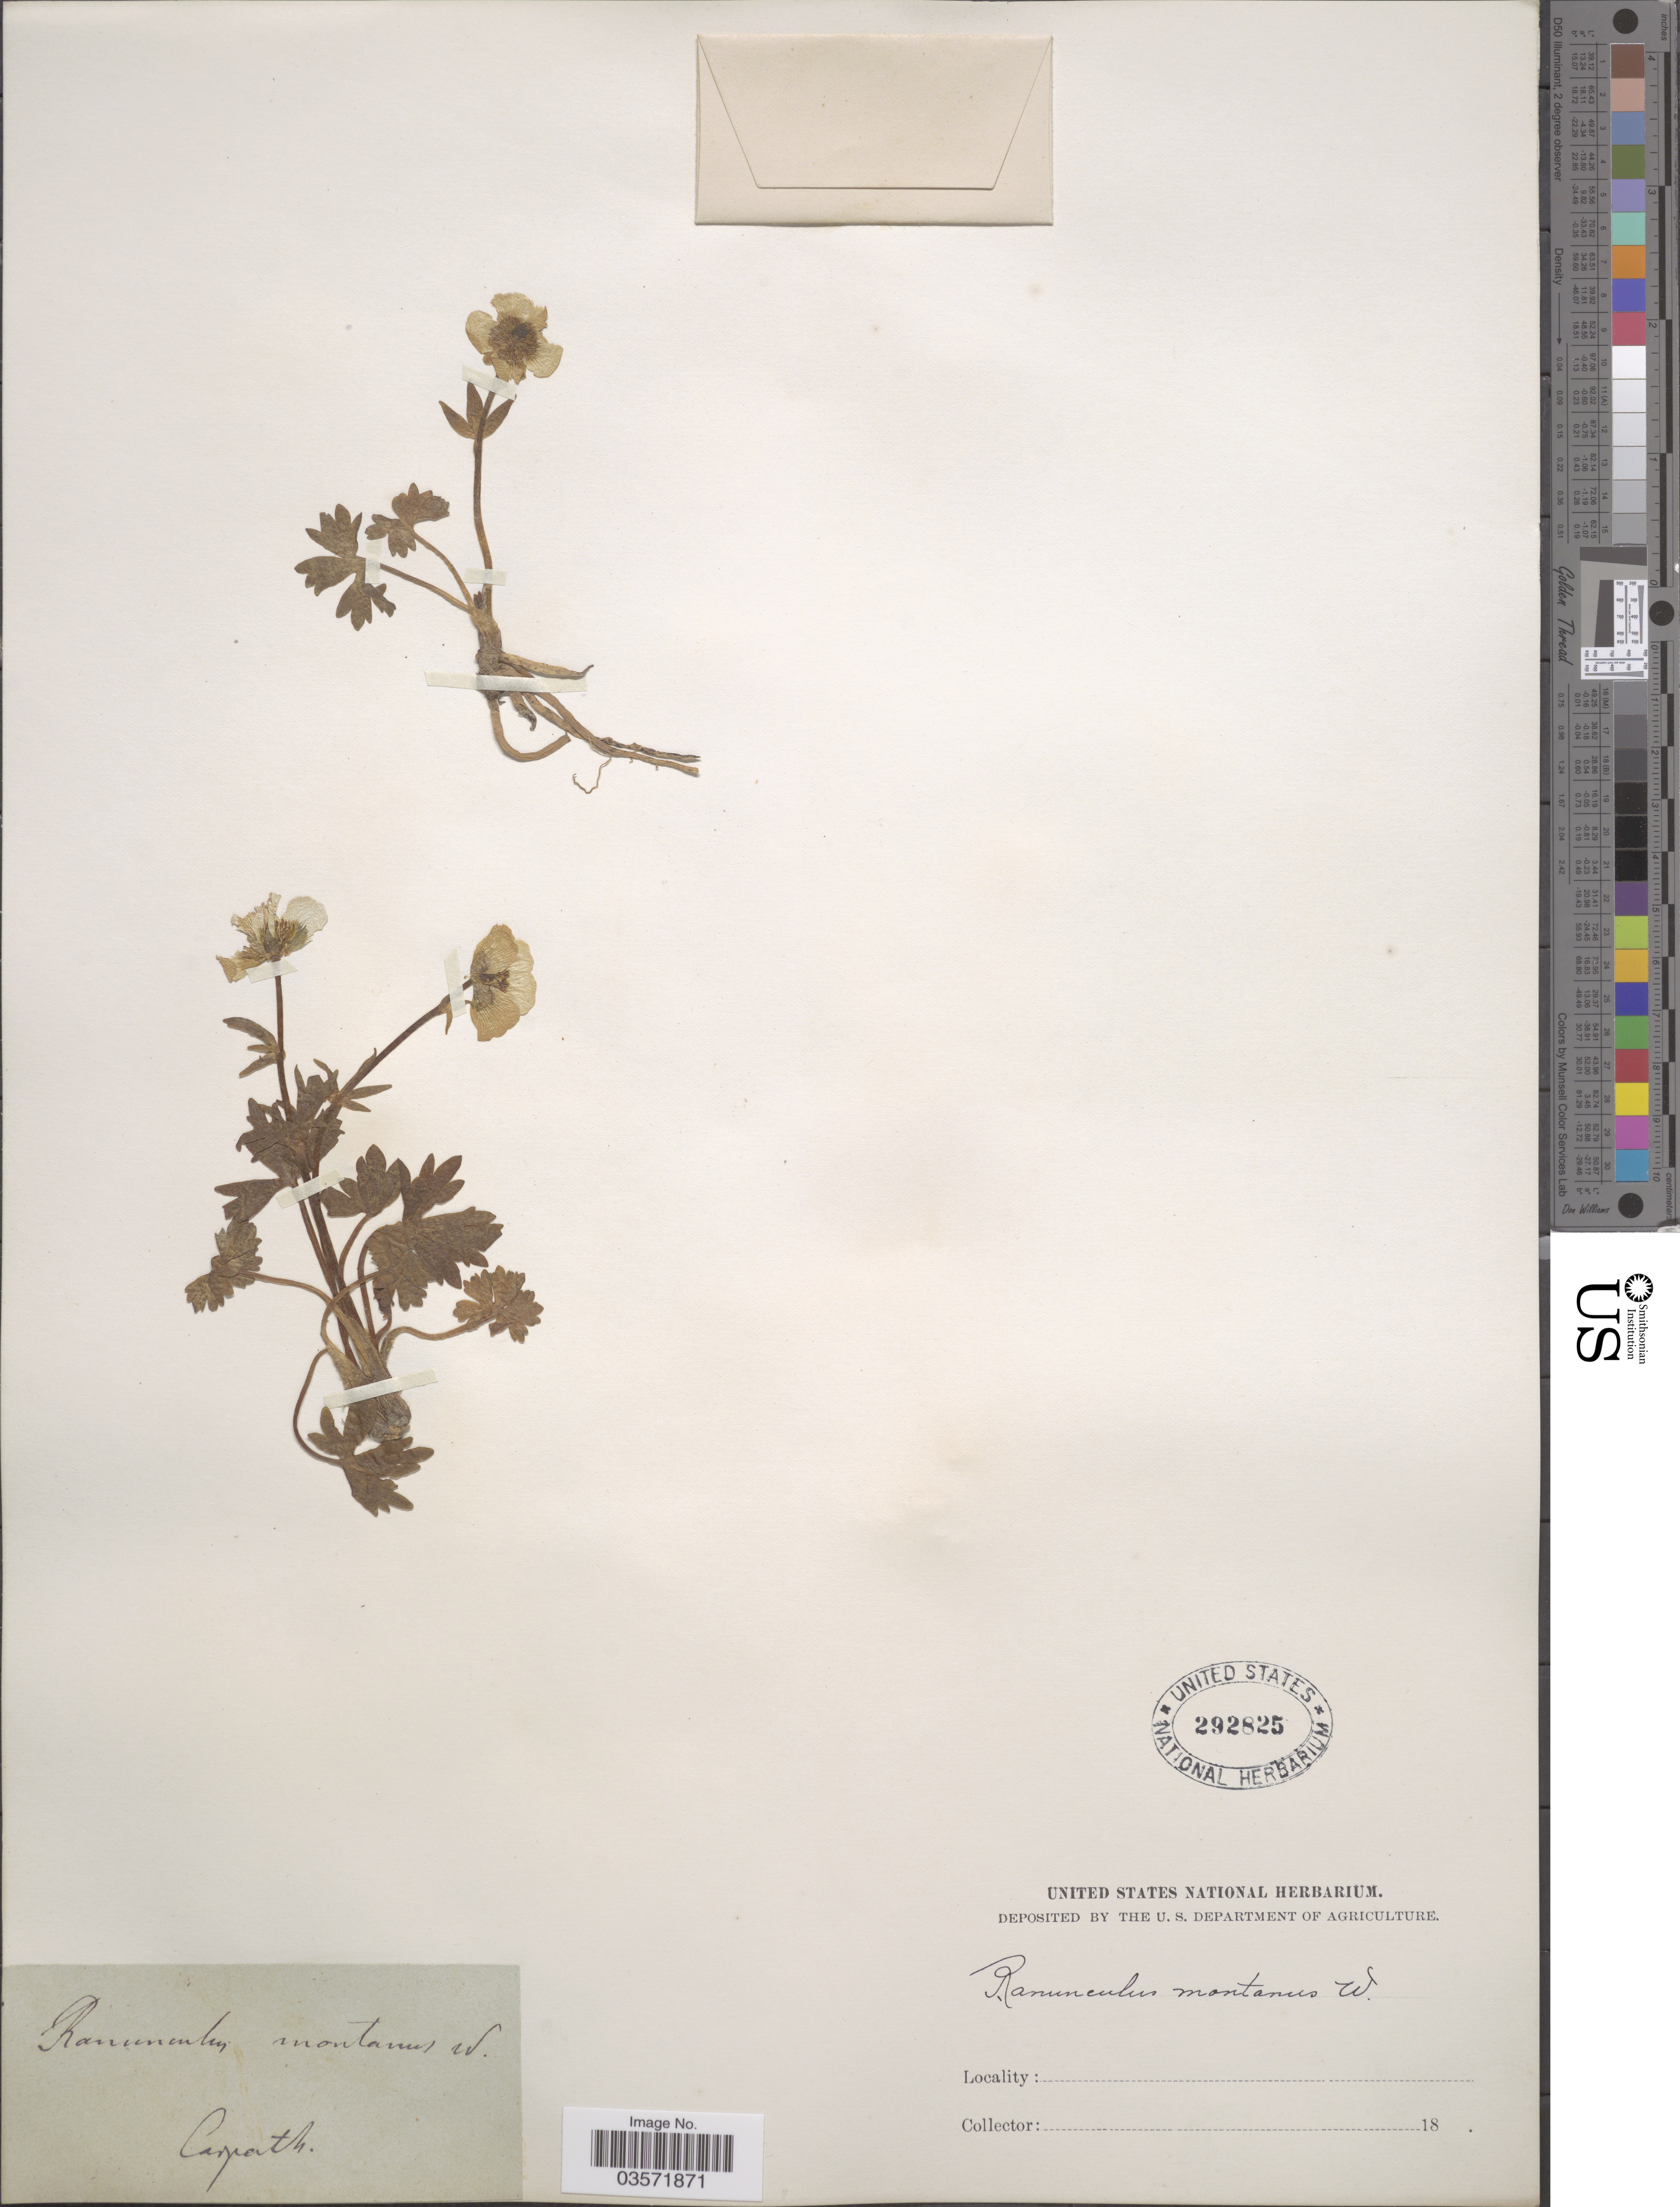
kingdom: Plantae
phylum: Tracheophyta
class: Magnoliopsida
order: Ranunculales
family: Ranunculaceae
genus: Ranunculus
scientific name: Ranunculus montanus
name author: Willd.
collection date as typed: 18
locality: Carpath.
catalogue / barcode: US 292825